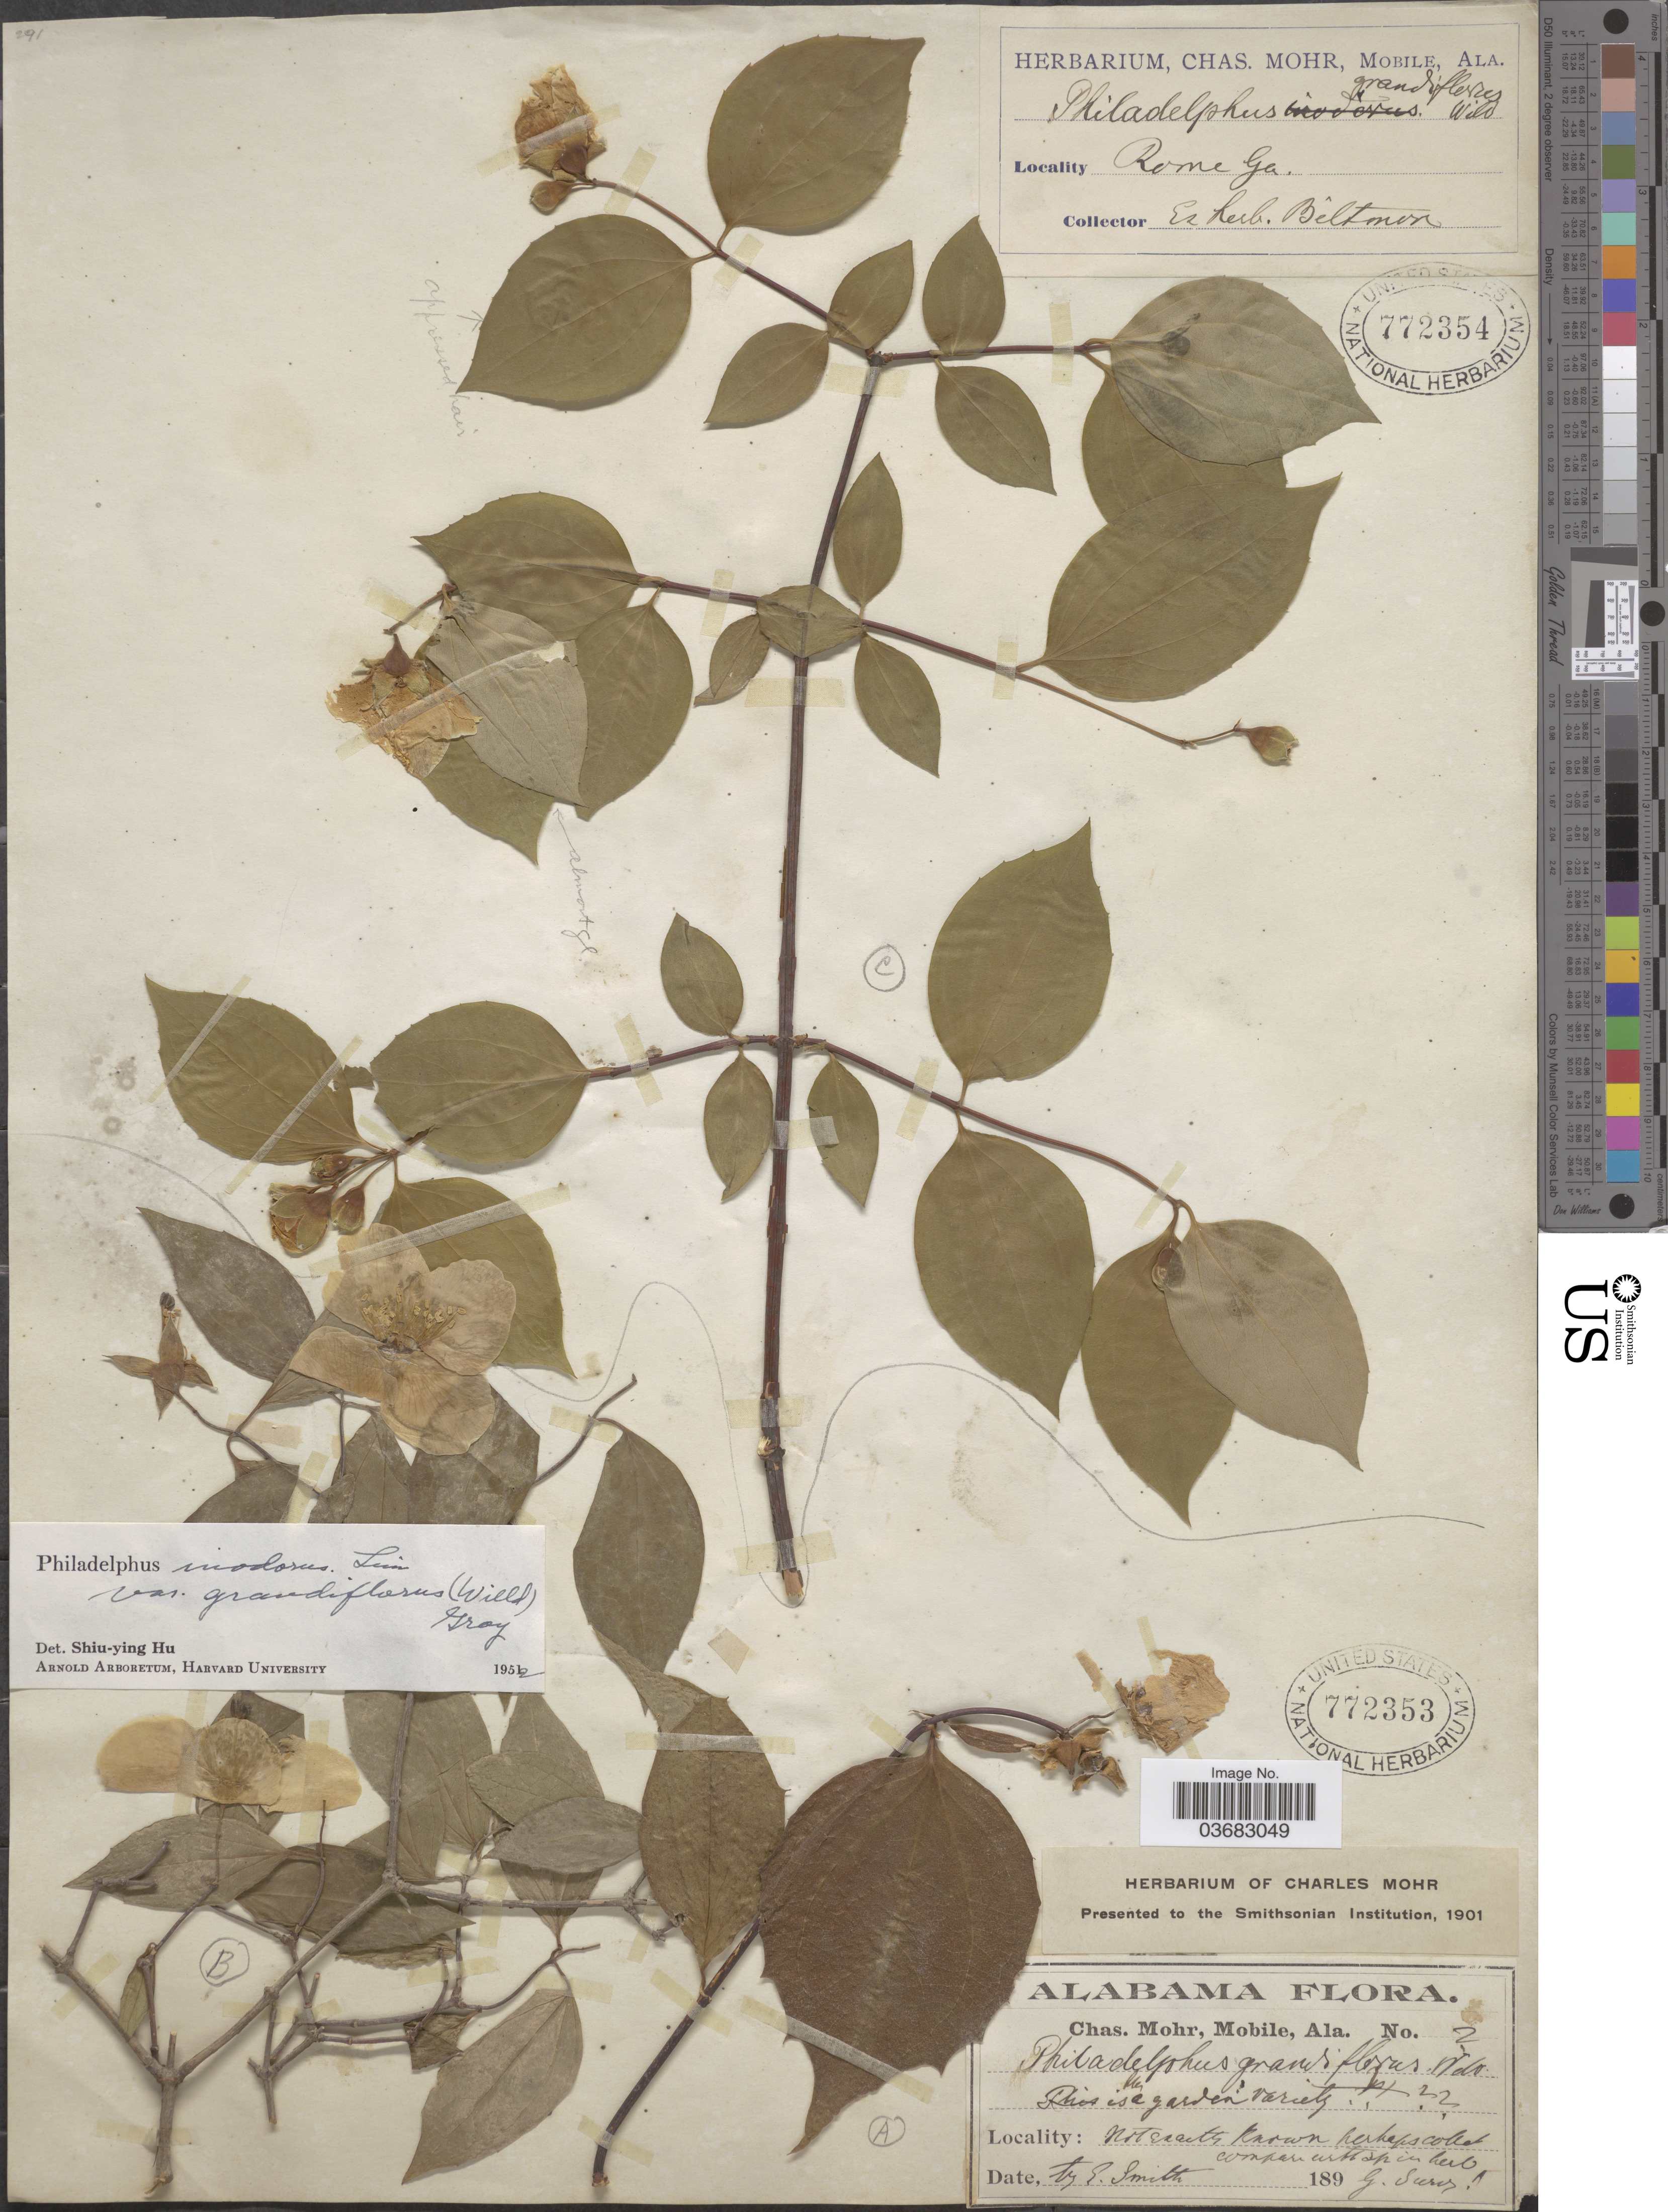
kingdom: Plantae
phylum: Tracheophyta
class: Magnoliopsida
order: Cornales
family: Hydrangeaceae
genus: Philadelphus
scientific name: Philadelphus inodorus var. grandiflorus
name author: (Willd.) A. Gray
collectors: ex herb. Biltmore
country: United States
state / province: Georgia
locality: Rome.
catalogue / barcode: US 772354-2